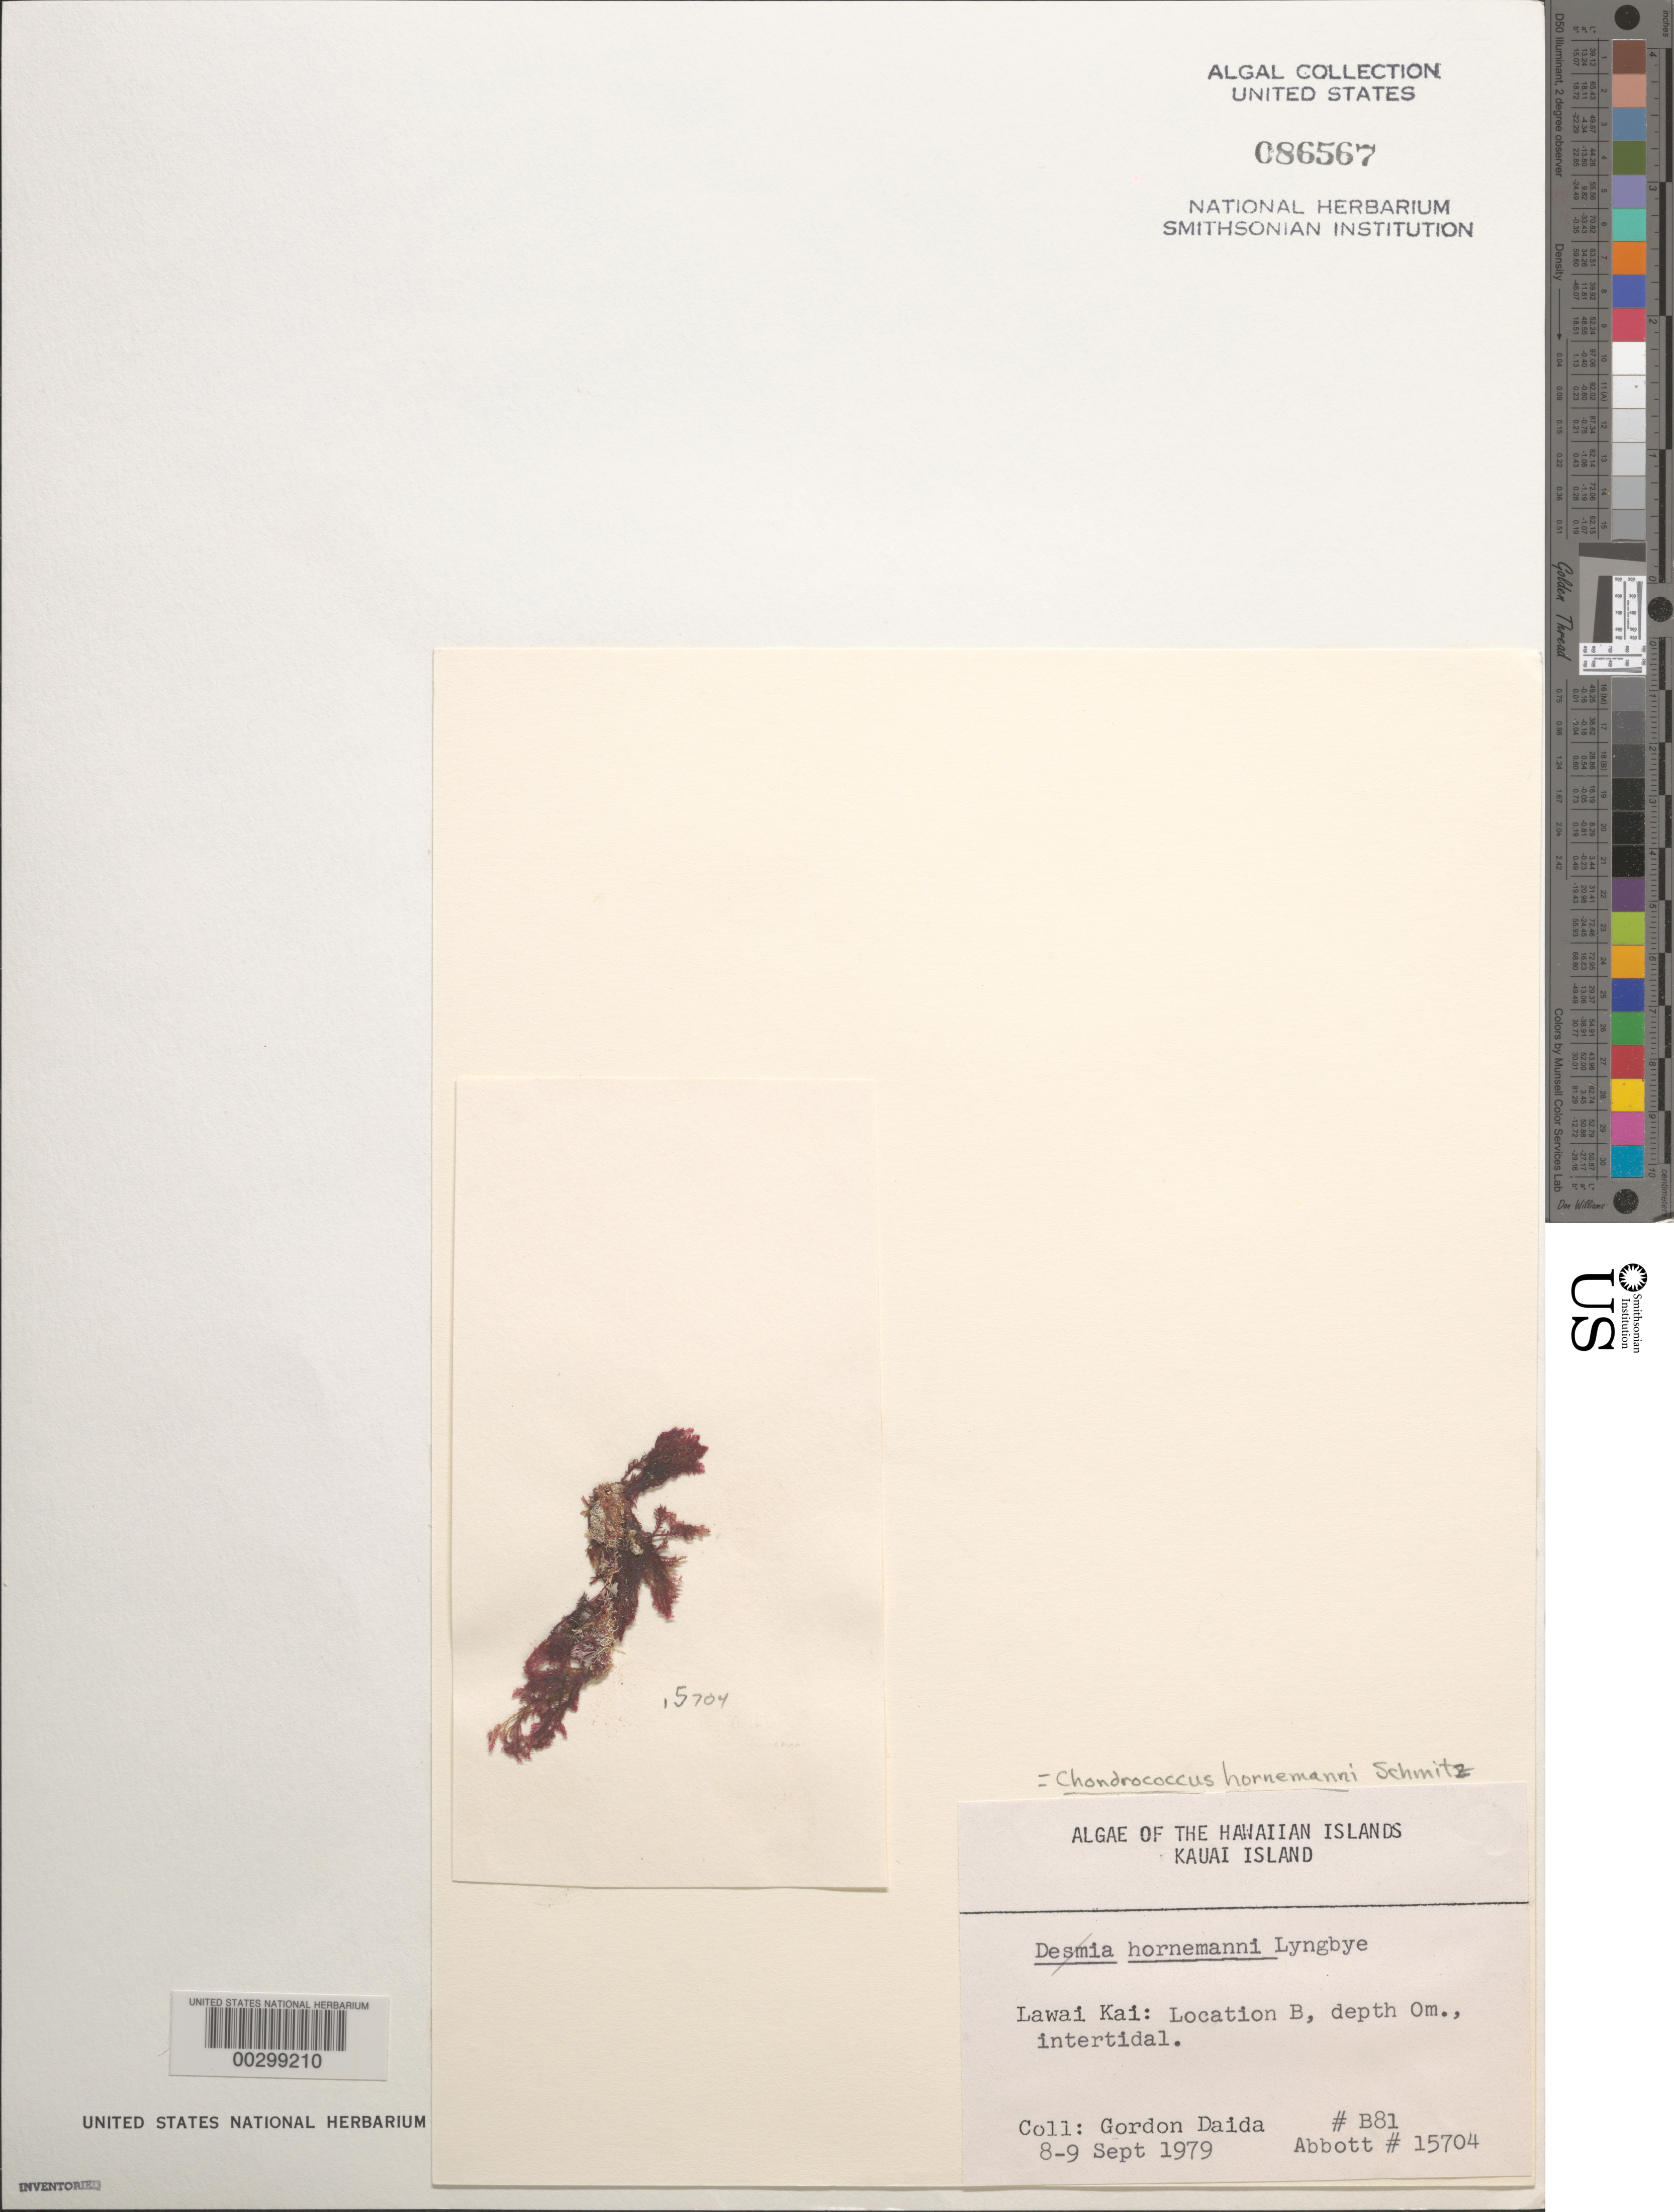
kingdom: Plantae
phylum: Rhodophyta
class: Florideophyceae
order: Gigartinales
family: Rhizophyllidaceae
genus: Portieria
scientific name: Portieria hornemannii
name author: (Lyngbye) P.C. Silva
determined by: Algae name updating Project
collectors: G. Daida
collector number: B81 & IAA 15704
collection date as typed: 08 Sep 1979 to 09 Sep 1979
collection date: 1979-09-08/1979-09-09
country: United States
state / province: Hawaii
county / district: Kaui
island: Kaua'i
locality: Lawai Kai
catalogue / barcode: US 86567